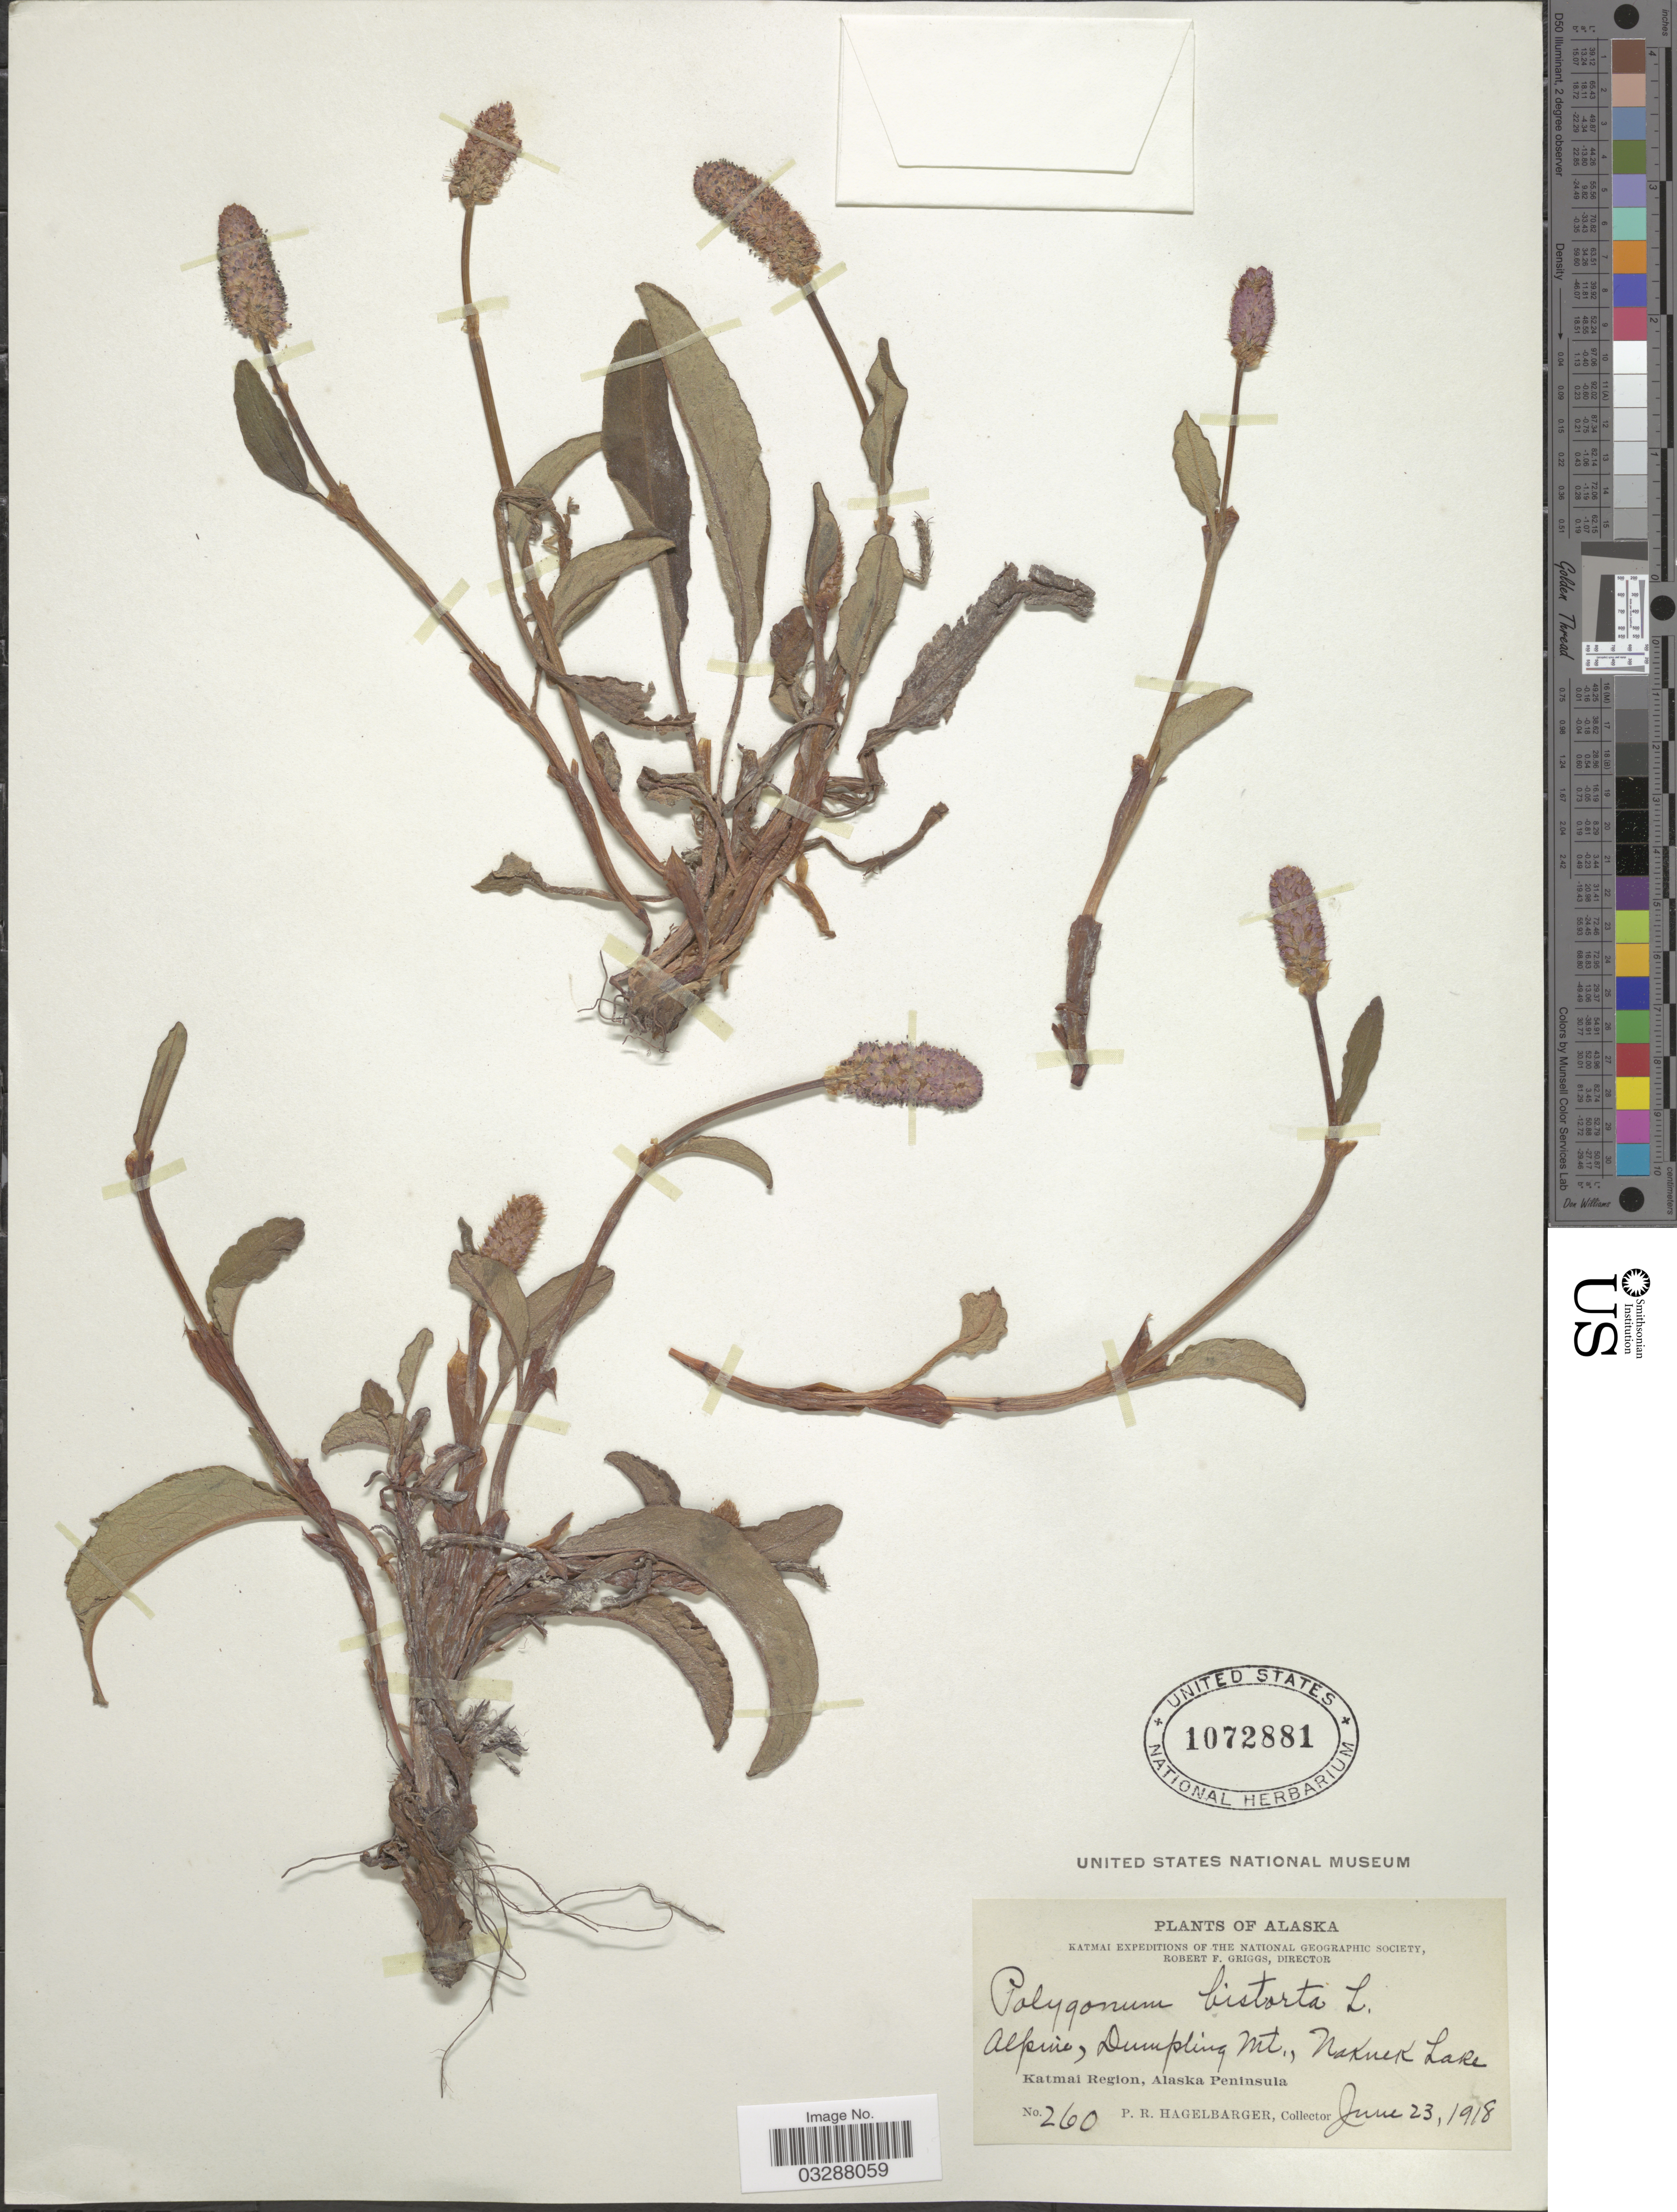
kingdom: Plantae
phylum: Tracheophyta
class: Magnoliopsida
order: Caryophyllales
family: Polygonaceae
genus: Bistorta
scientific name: Bistorta plumosa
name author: (Small) Greene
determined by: Strong, Mark T., (BOT), Smithsonian Institution - National Museum of Natural History (UNITED STATES)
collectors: P. Hagelbarger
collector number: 260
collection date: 1918-06-23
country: United States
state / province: Alaska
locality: Alpine, Dumpling Mt., Nakuck Lake, Katmai Region, Alaska Peninsula.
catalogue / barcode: US 1072881